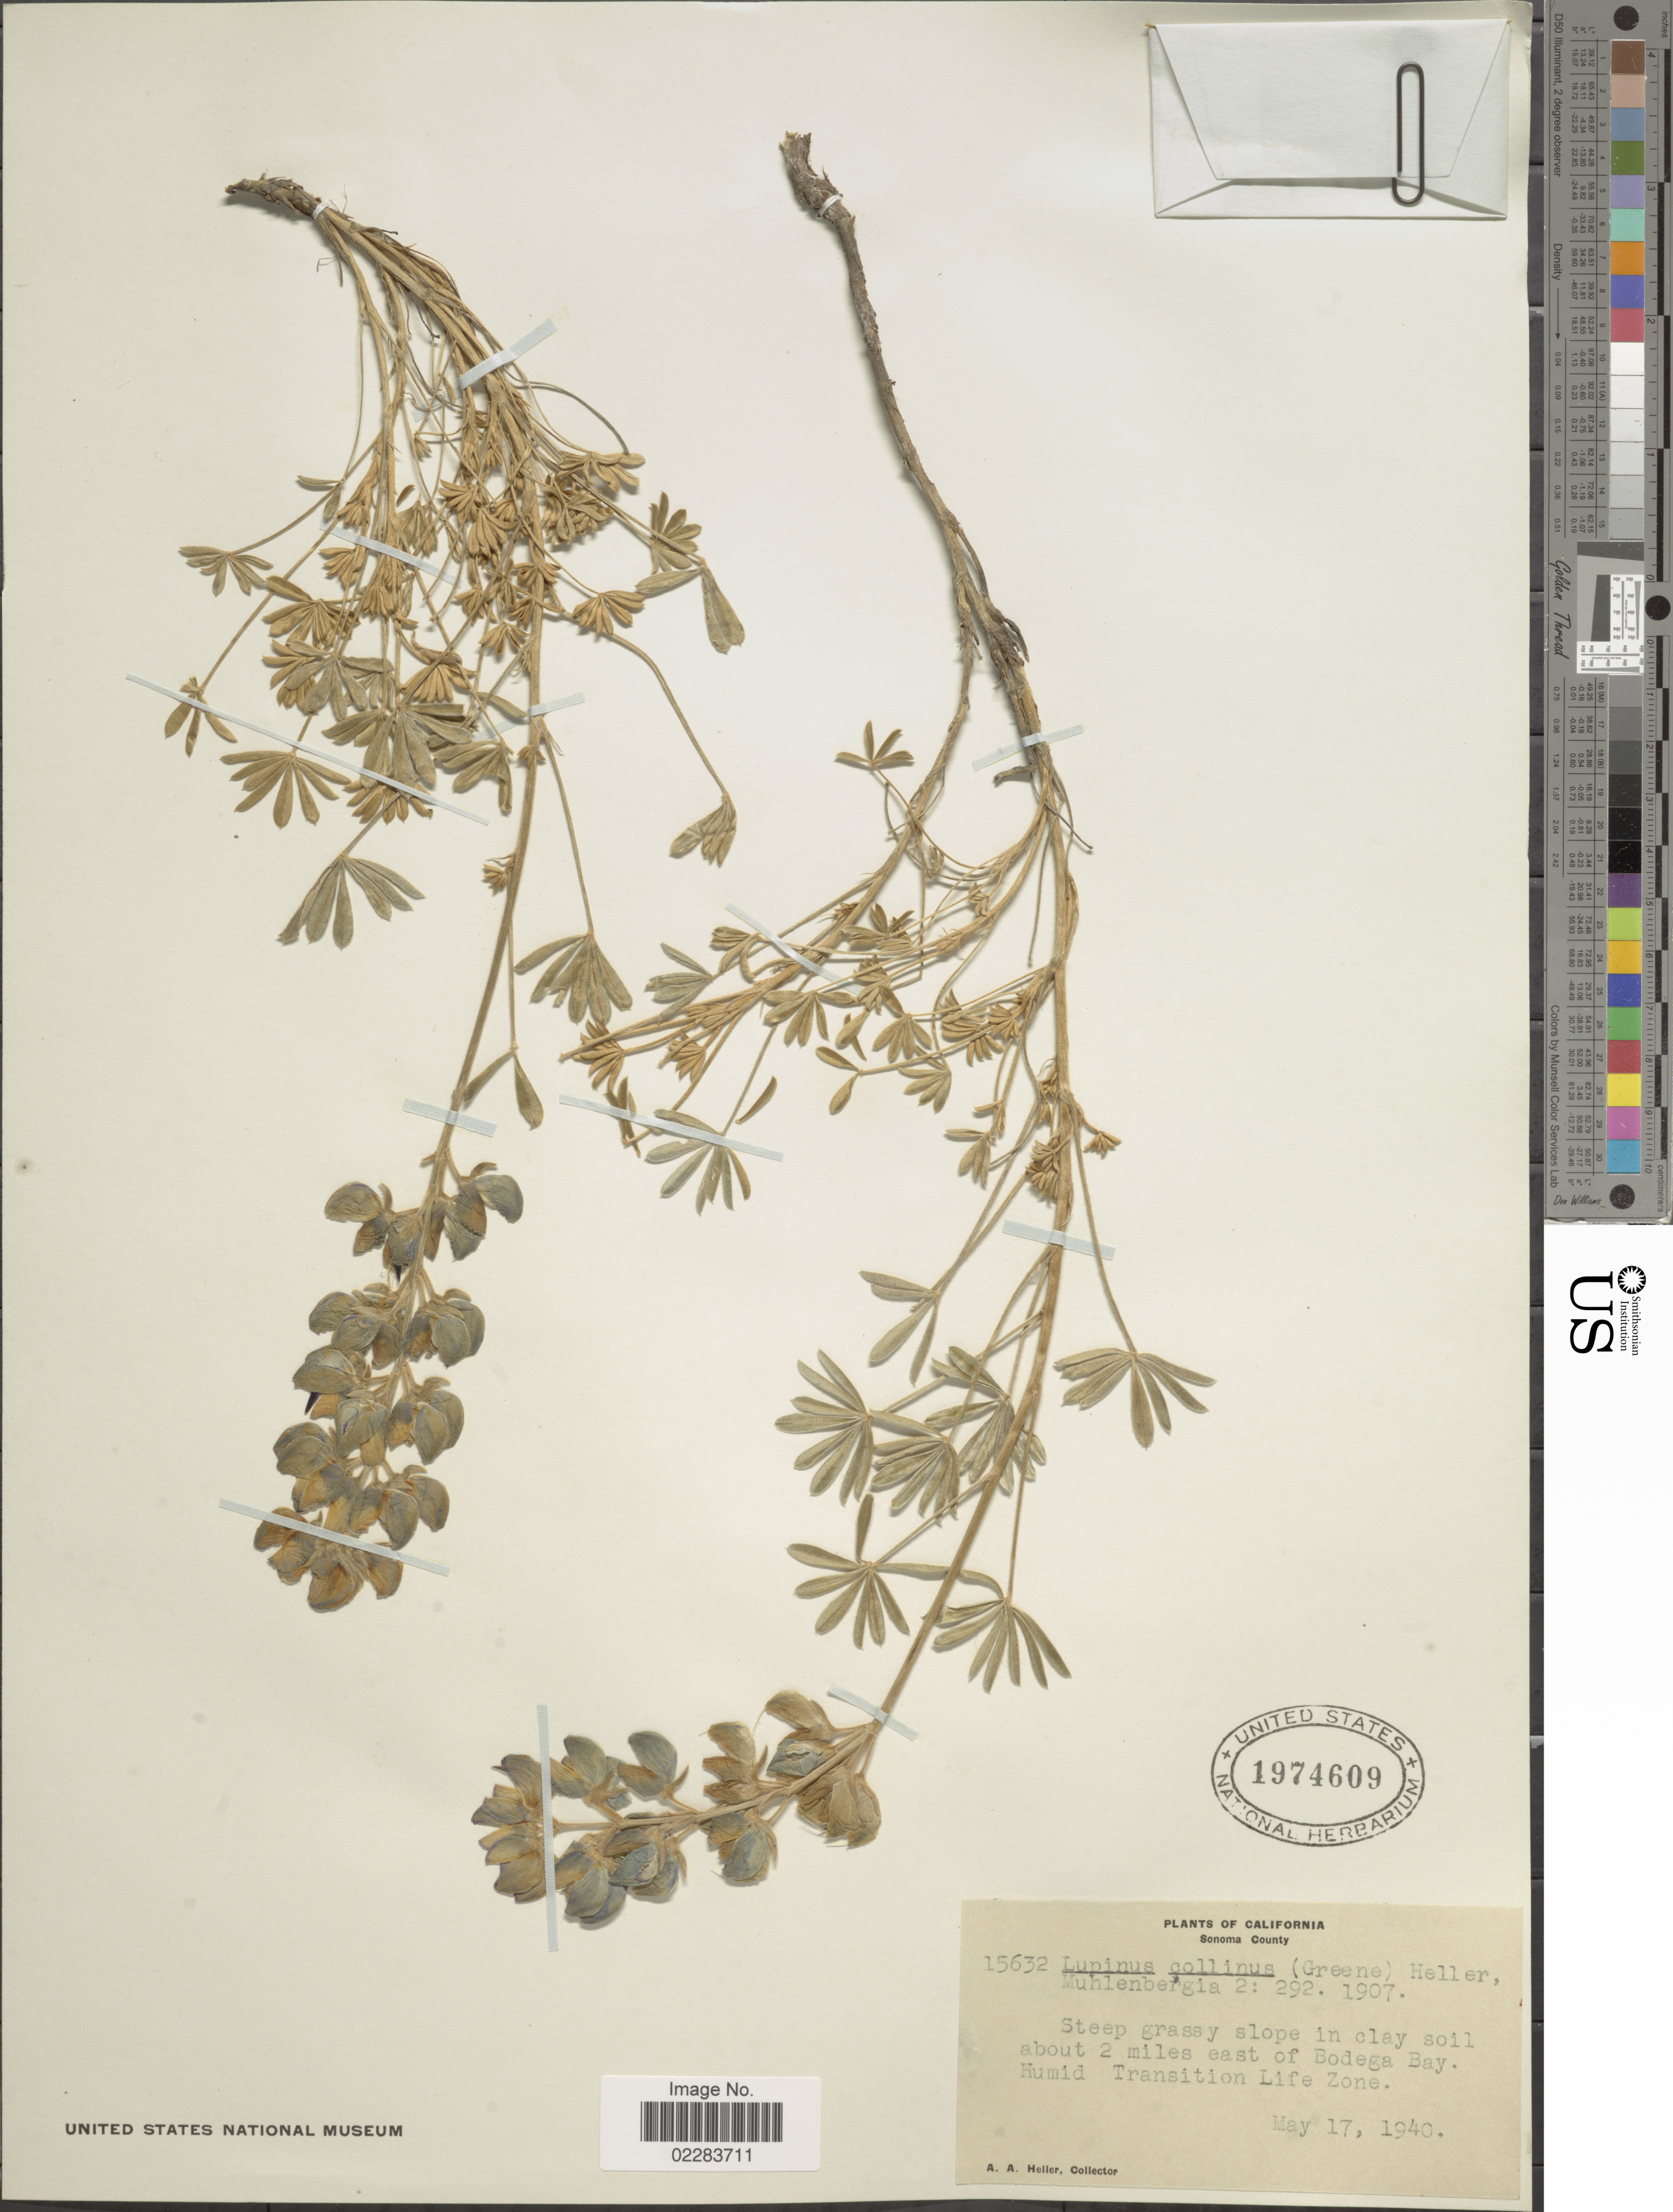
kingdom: Plantae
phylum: Tracheophyta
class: Magnoliopsida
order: Fabales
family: Fabaceae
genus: Lupinus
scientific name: Lupinus albifrons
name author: Benth.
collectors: A. A. Heller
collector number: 15632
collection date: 1940-05-17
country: United States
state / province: California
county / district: Sonoma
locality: Sonoma County. Steep grassy slope in clay soil about 2 miles west of Bodega Bay. Humid Transition Life Zone.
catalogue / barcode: US 1974609